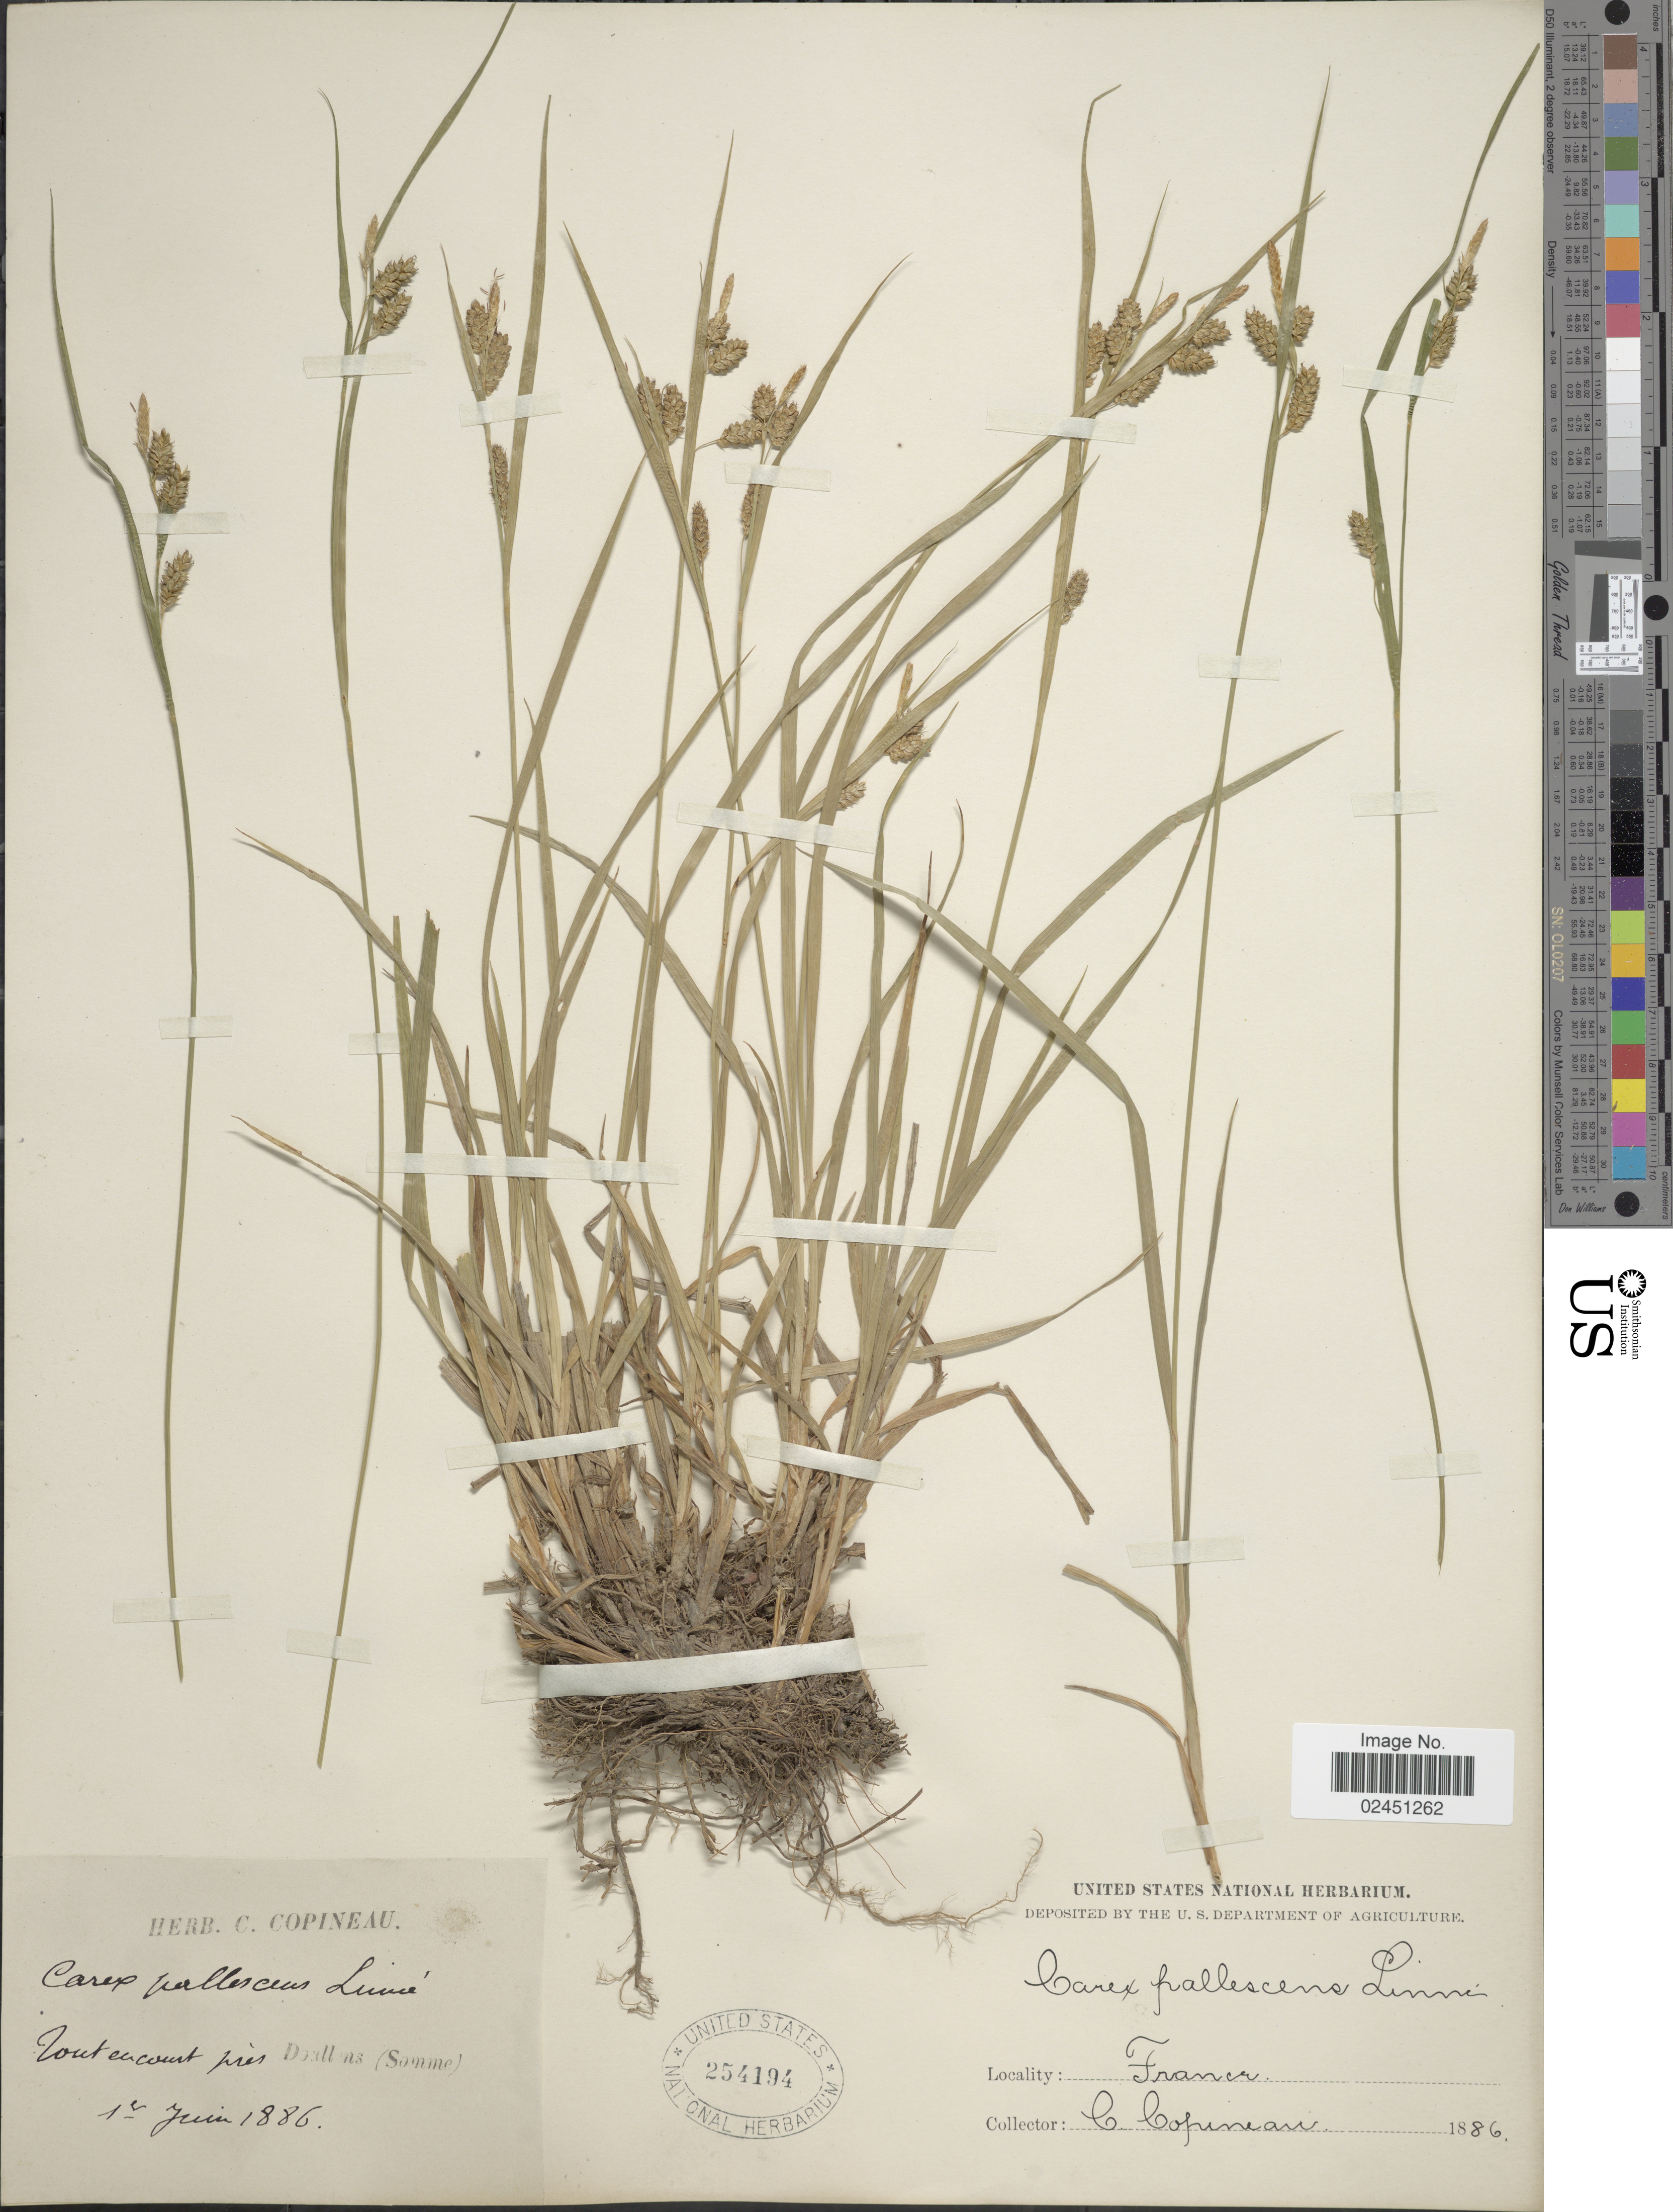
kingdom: Plantae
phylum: Tracheophyta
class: Liliopsida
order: Poales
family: Cyperaceae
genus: Carex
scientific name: Carex pallescens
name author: L.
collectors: C. Copineau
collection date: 1886-06-01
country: France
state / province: Hauts-de-France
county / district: Somme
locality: Toutencourt près Doullens (Somme)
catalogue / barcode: US 254194